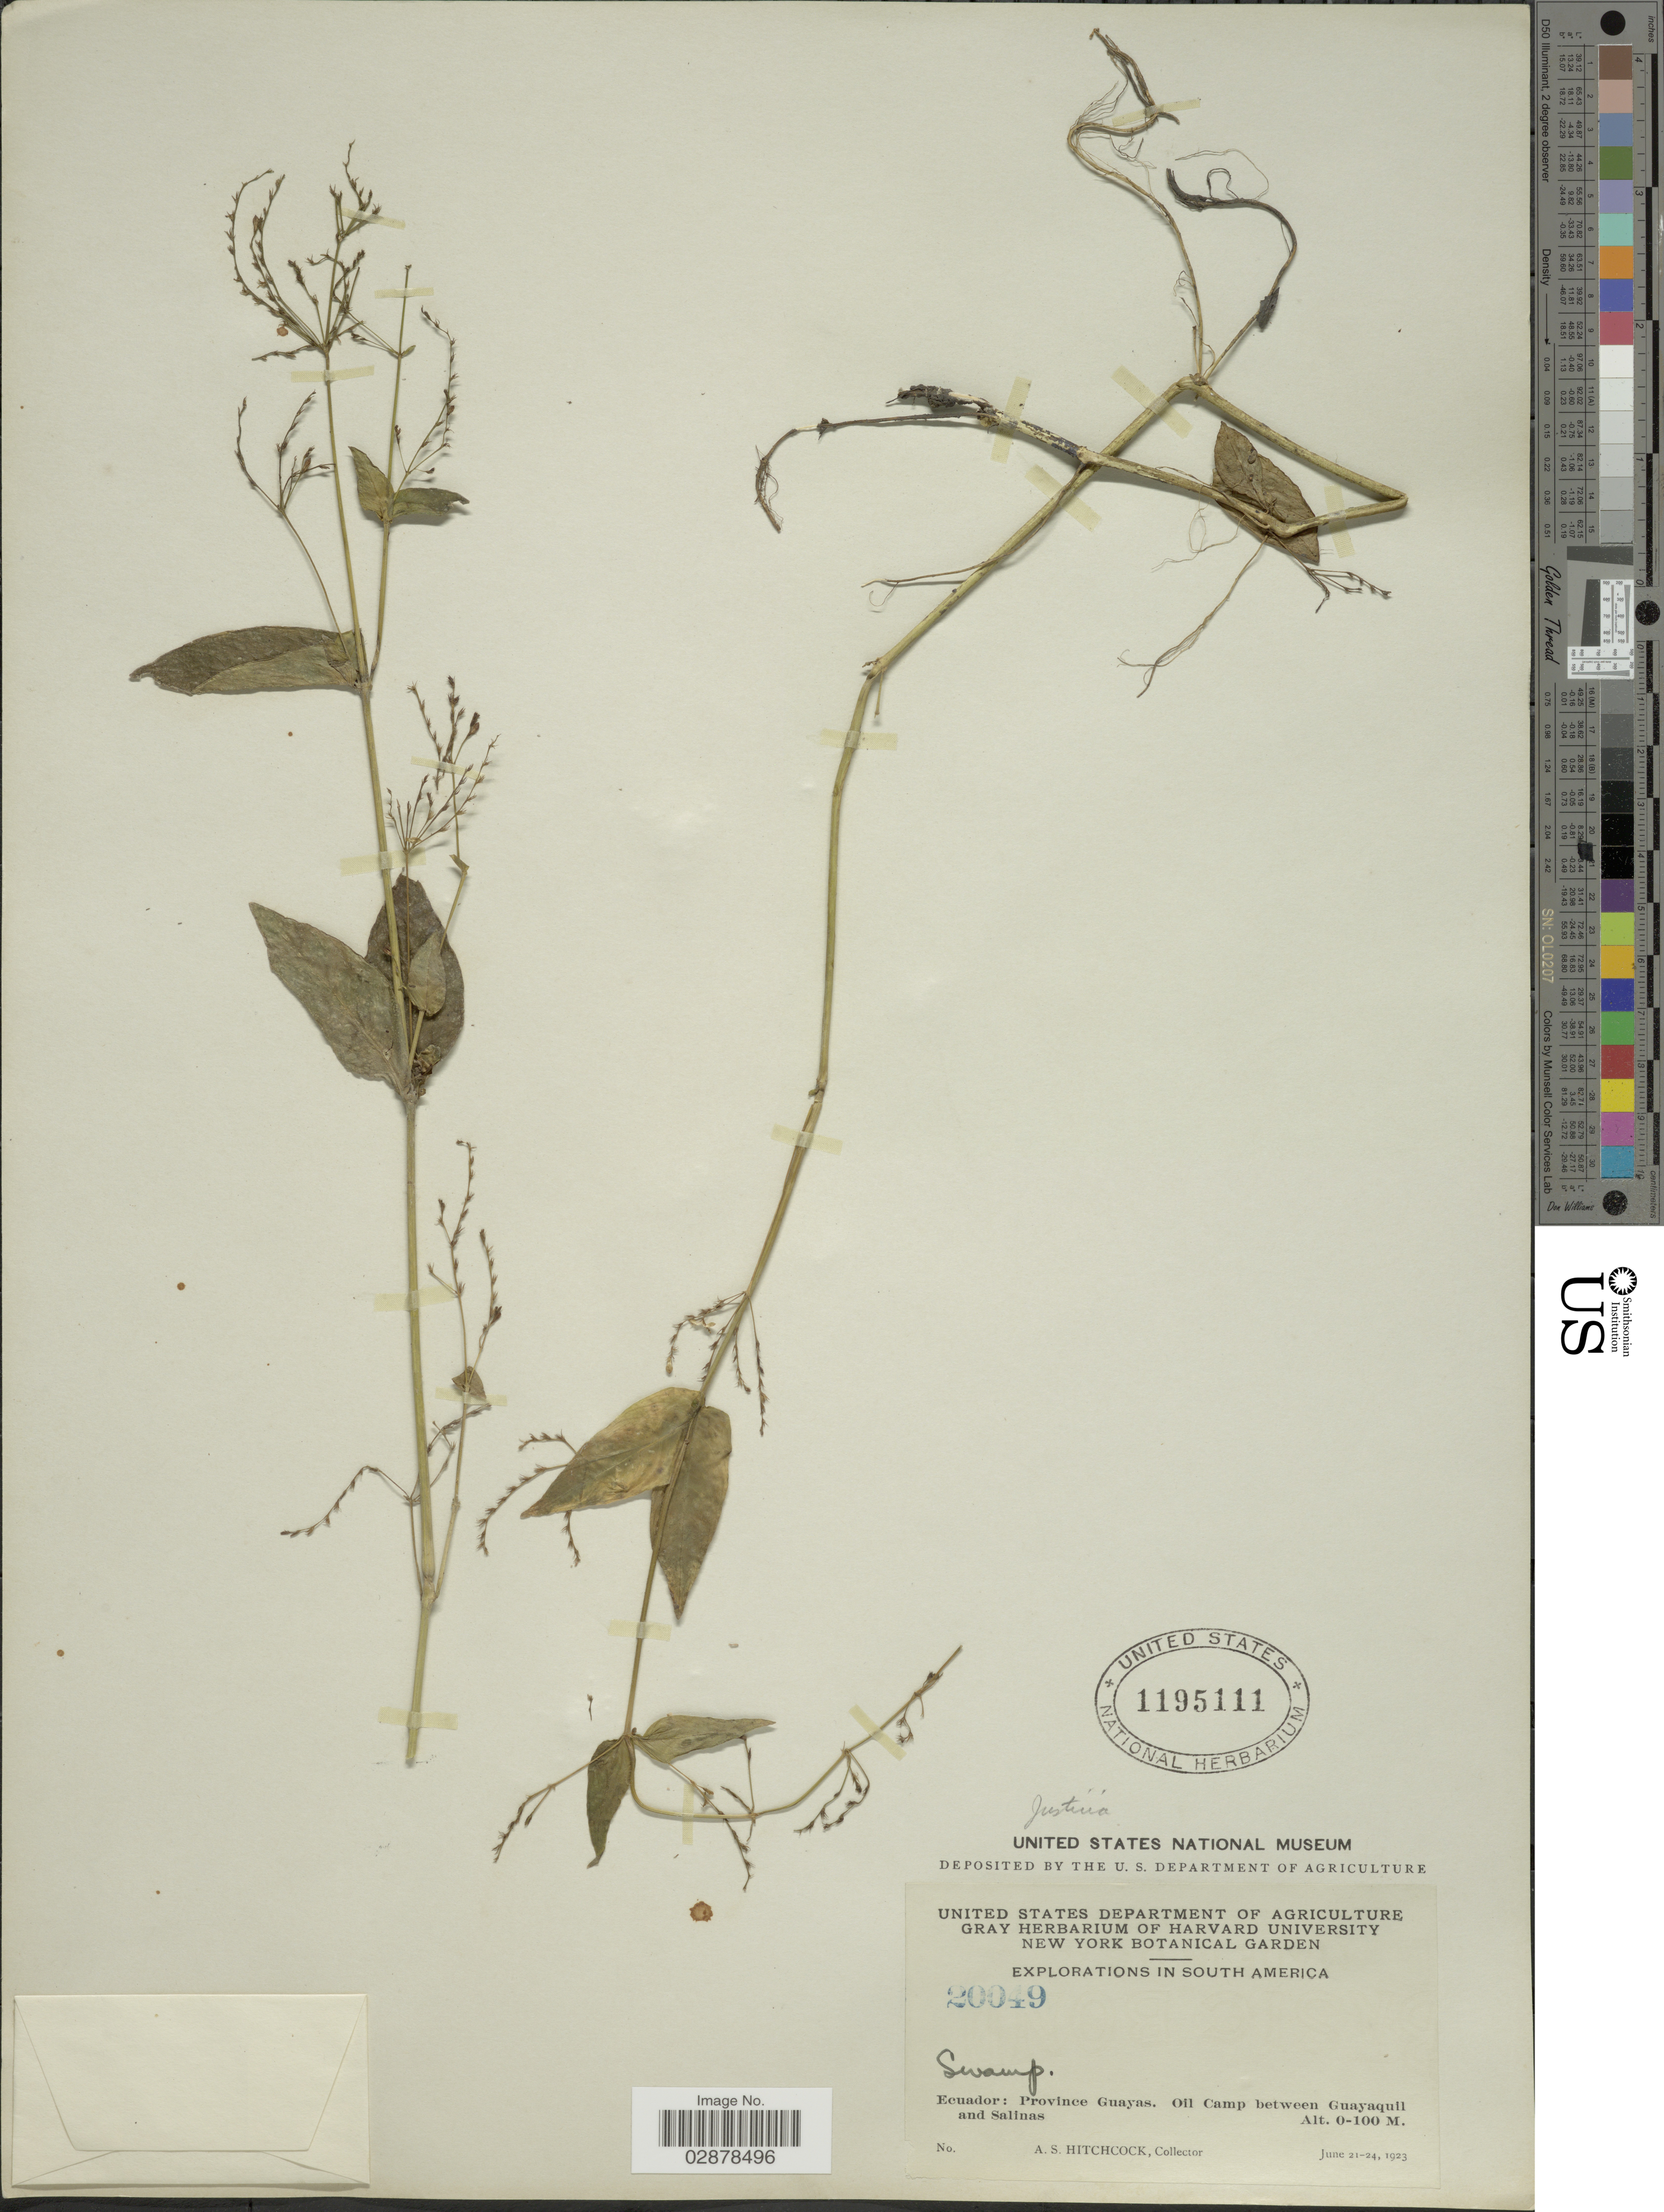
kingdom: Plantae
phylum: Tracheophyta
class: Magnoliopsida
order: Lamiales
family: Acanthaceae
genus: Justicia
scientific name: Justicia comata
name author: (L.) Lam.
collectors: A. S. Hitchcock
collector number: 20049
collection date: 1923-06-21/1923-06-24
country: Ecuador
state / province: Guayas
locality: Oil camp between Guayaquil and Salinas.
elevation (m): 0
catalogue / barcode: US 1195111